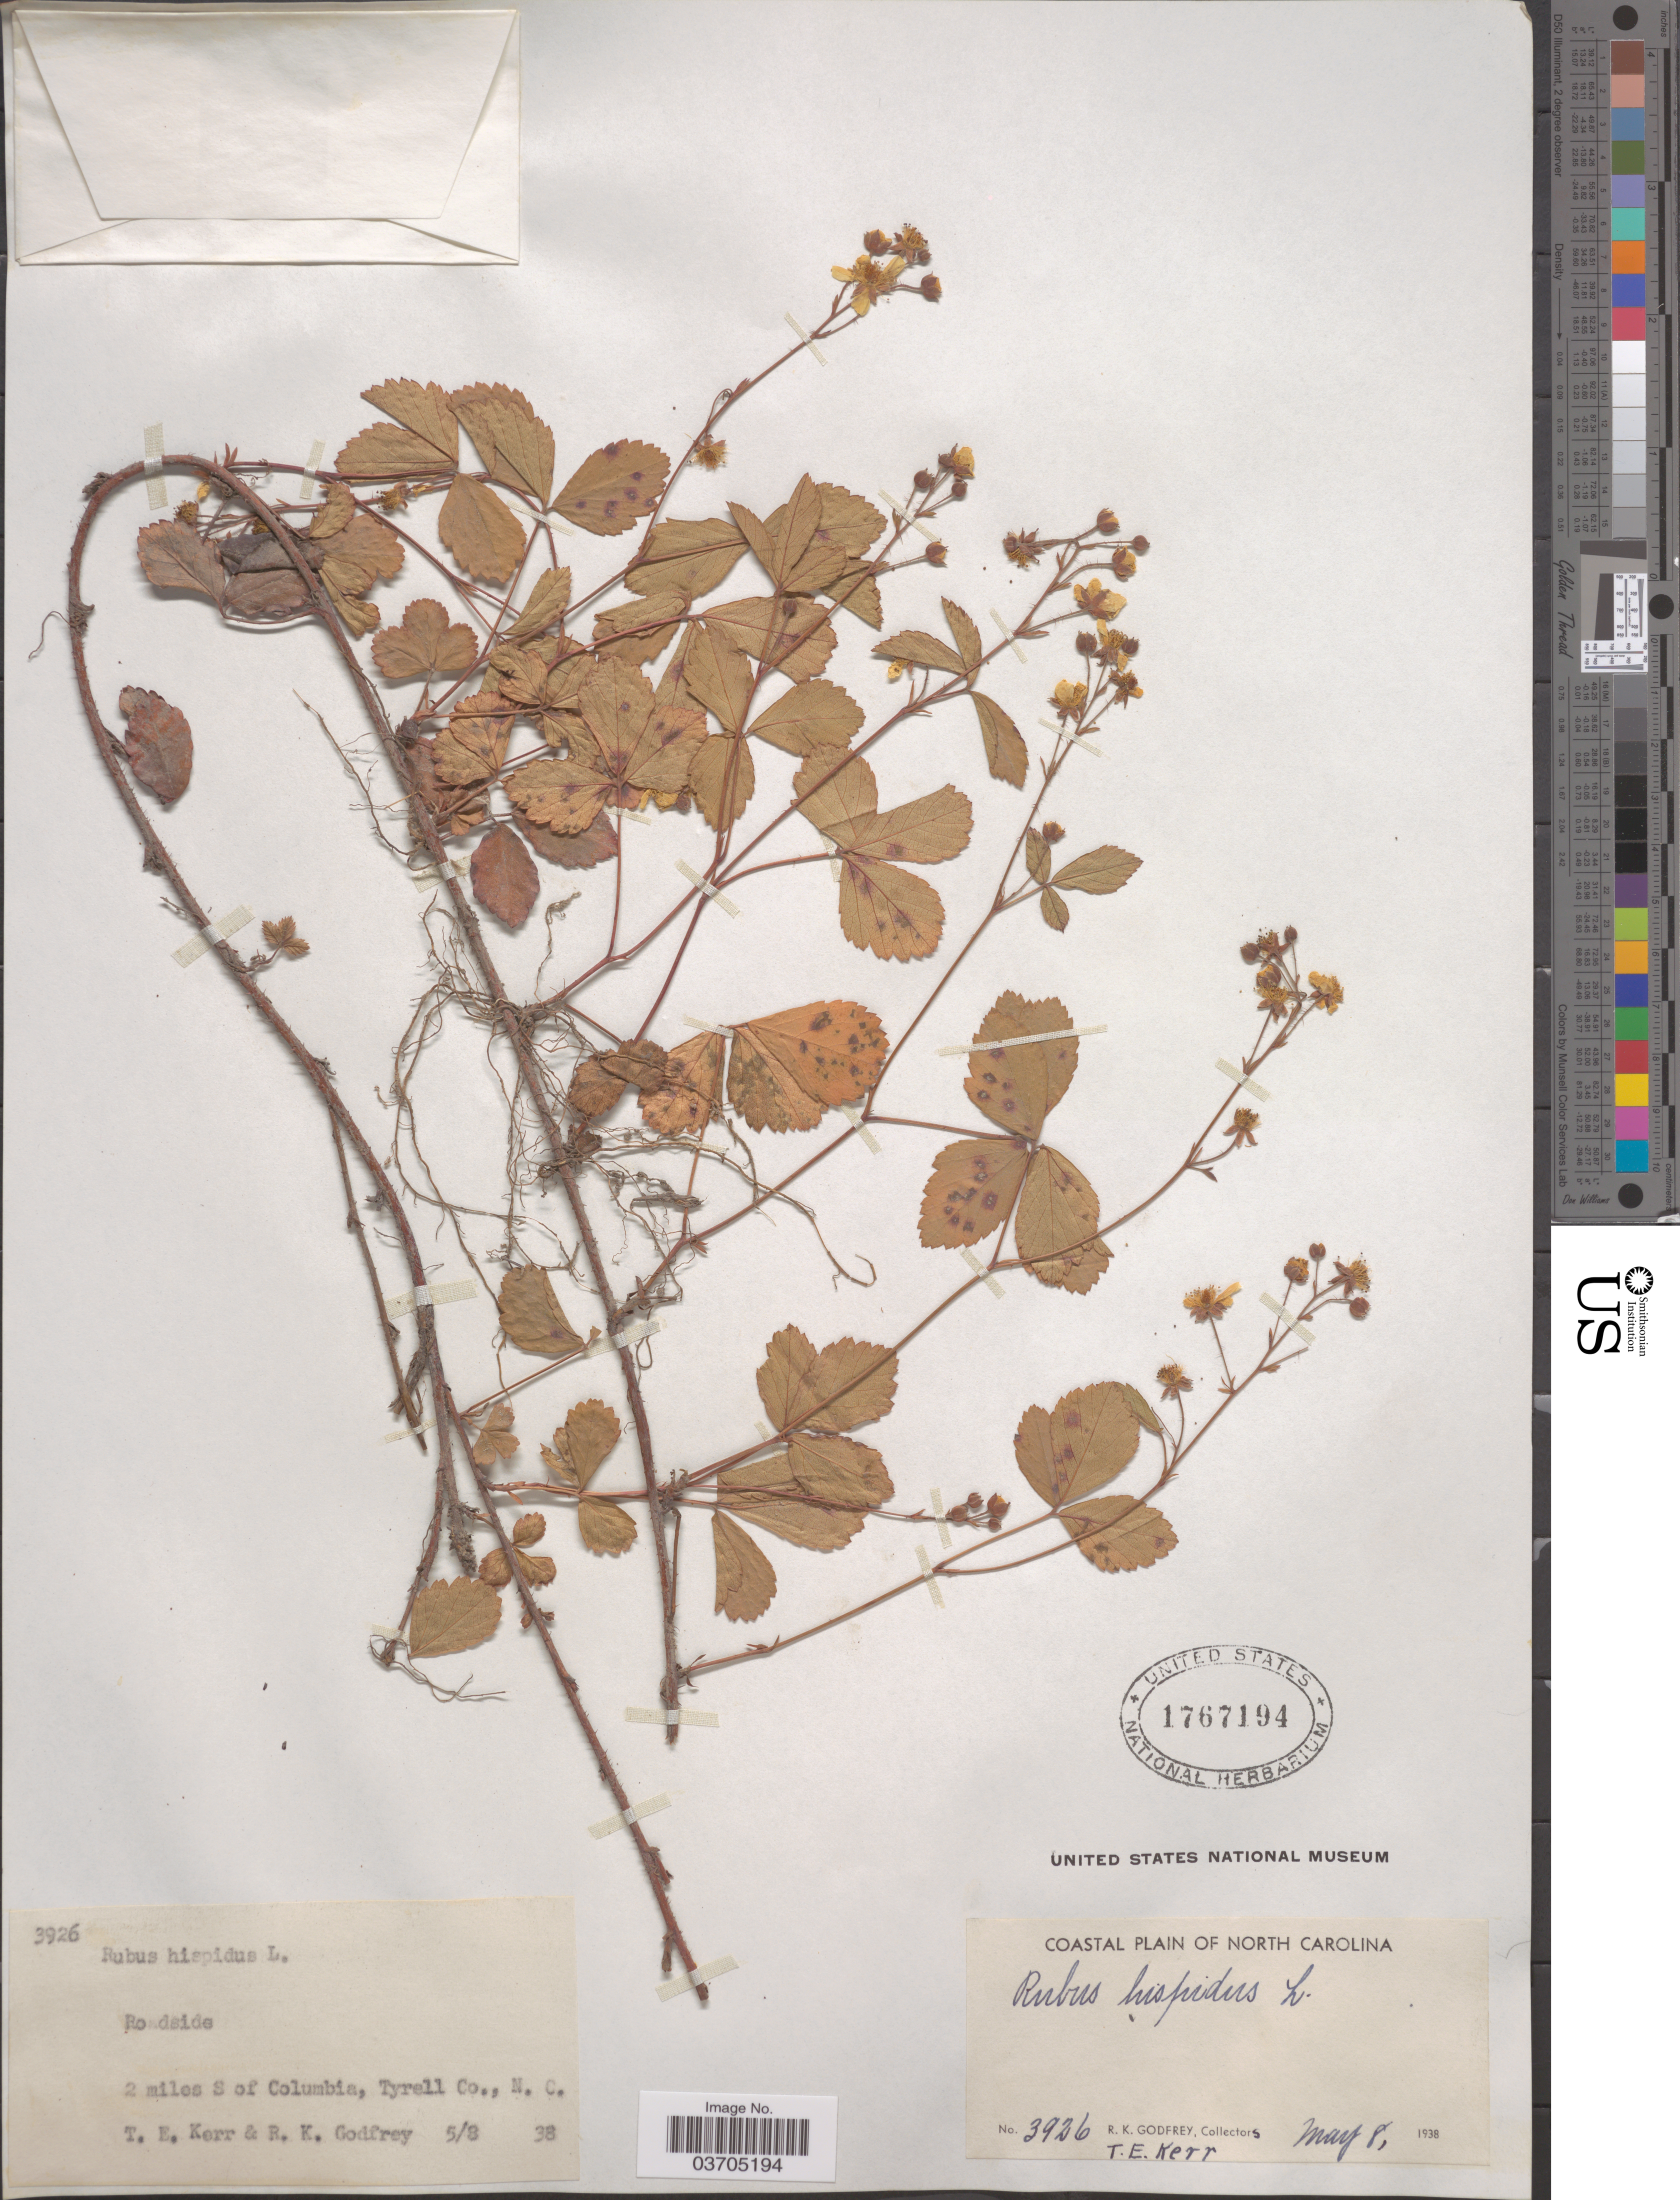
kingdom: Plantae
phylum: Tracheophyta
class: Magnoliopsida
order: Rosales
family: Rosaceae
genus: Rubus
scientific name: Rubus hispidus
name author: L.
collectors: T. E. Kerr & R. K. Godfrey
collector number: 3926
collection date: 1938-05-08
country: United States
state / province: North Carolina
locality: Coastal plain of North Carolina. 2 miles S of Columbia, Tyrell Co.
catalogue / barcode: US 1767194